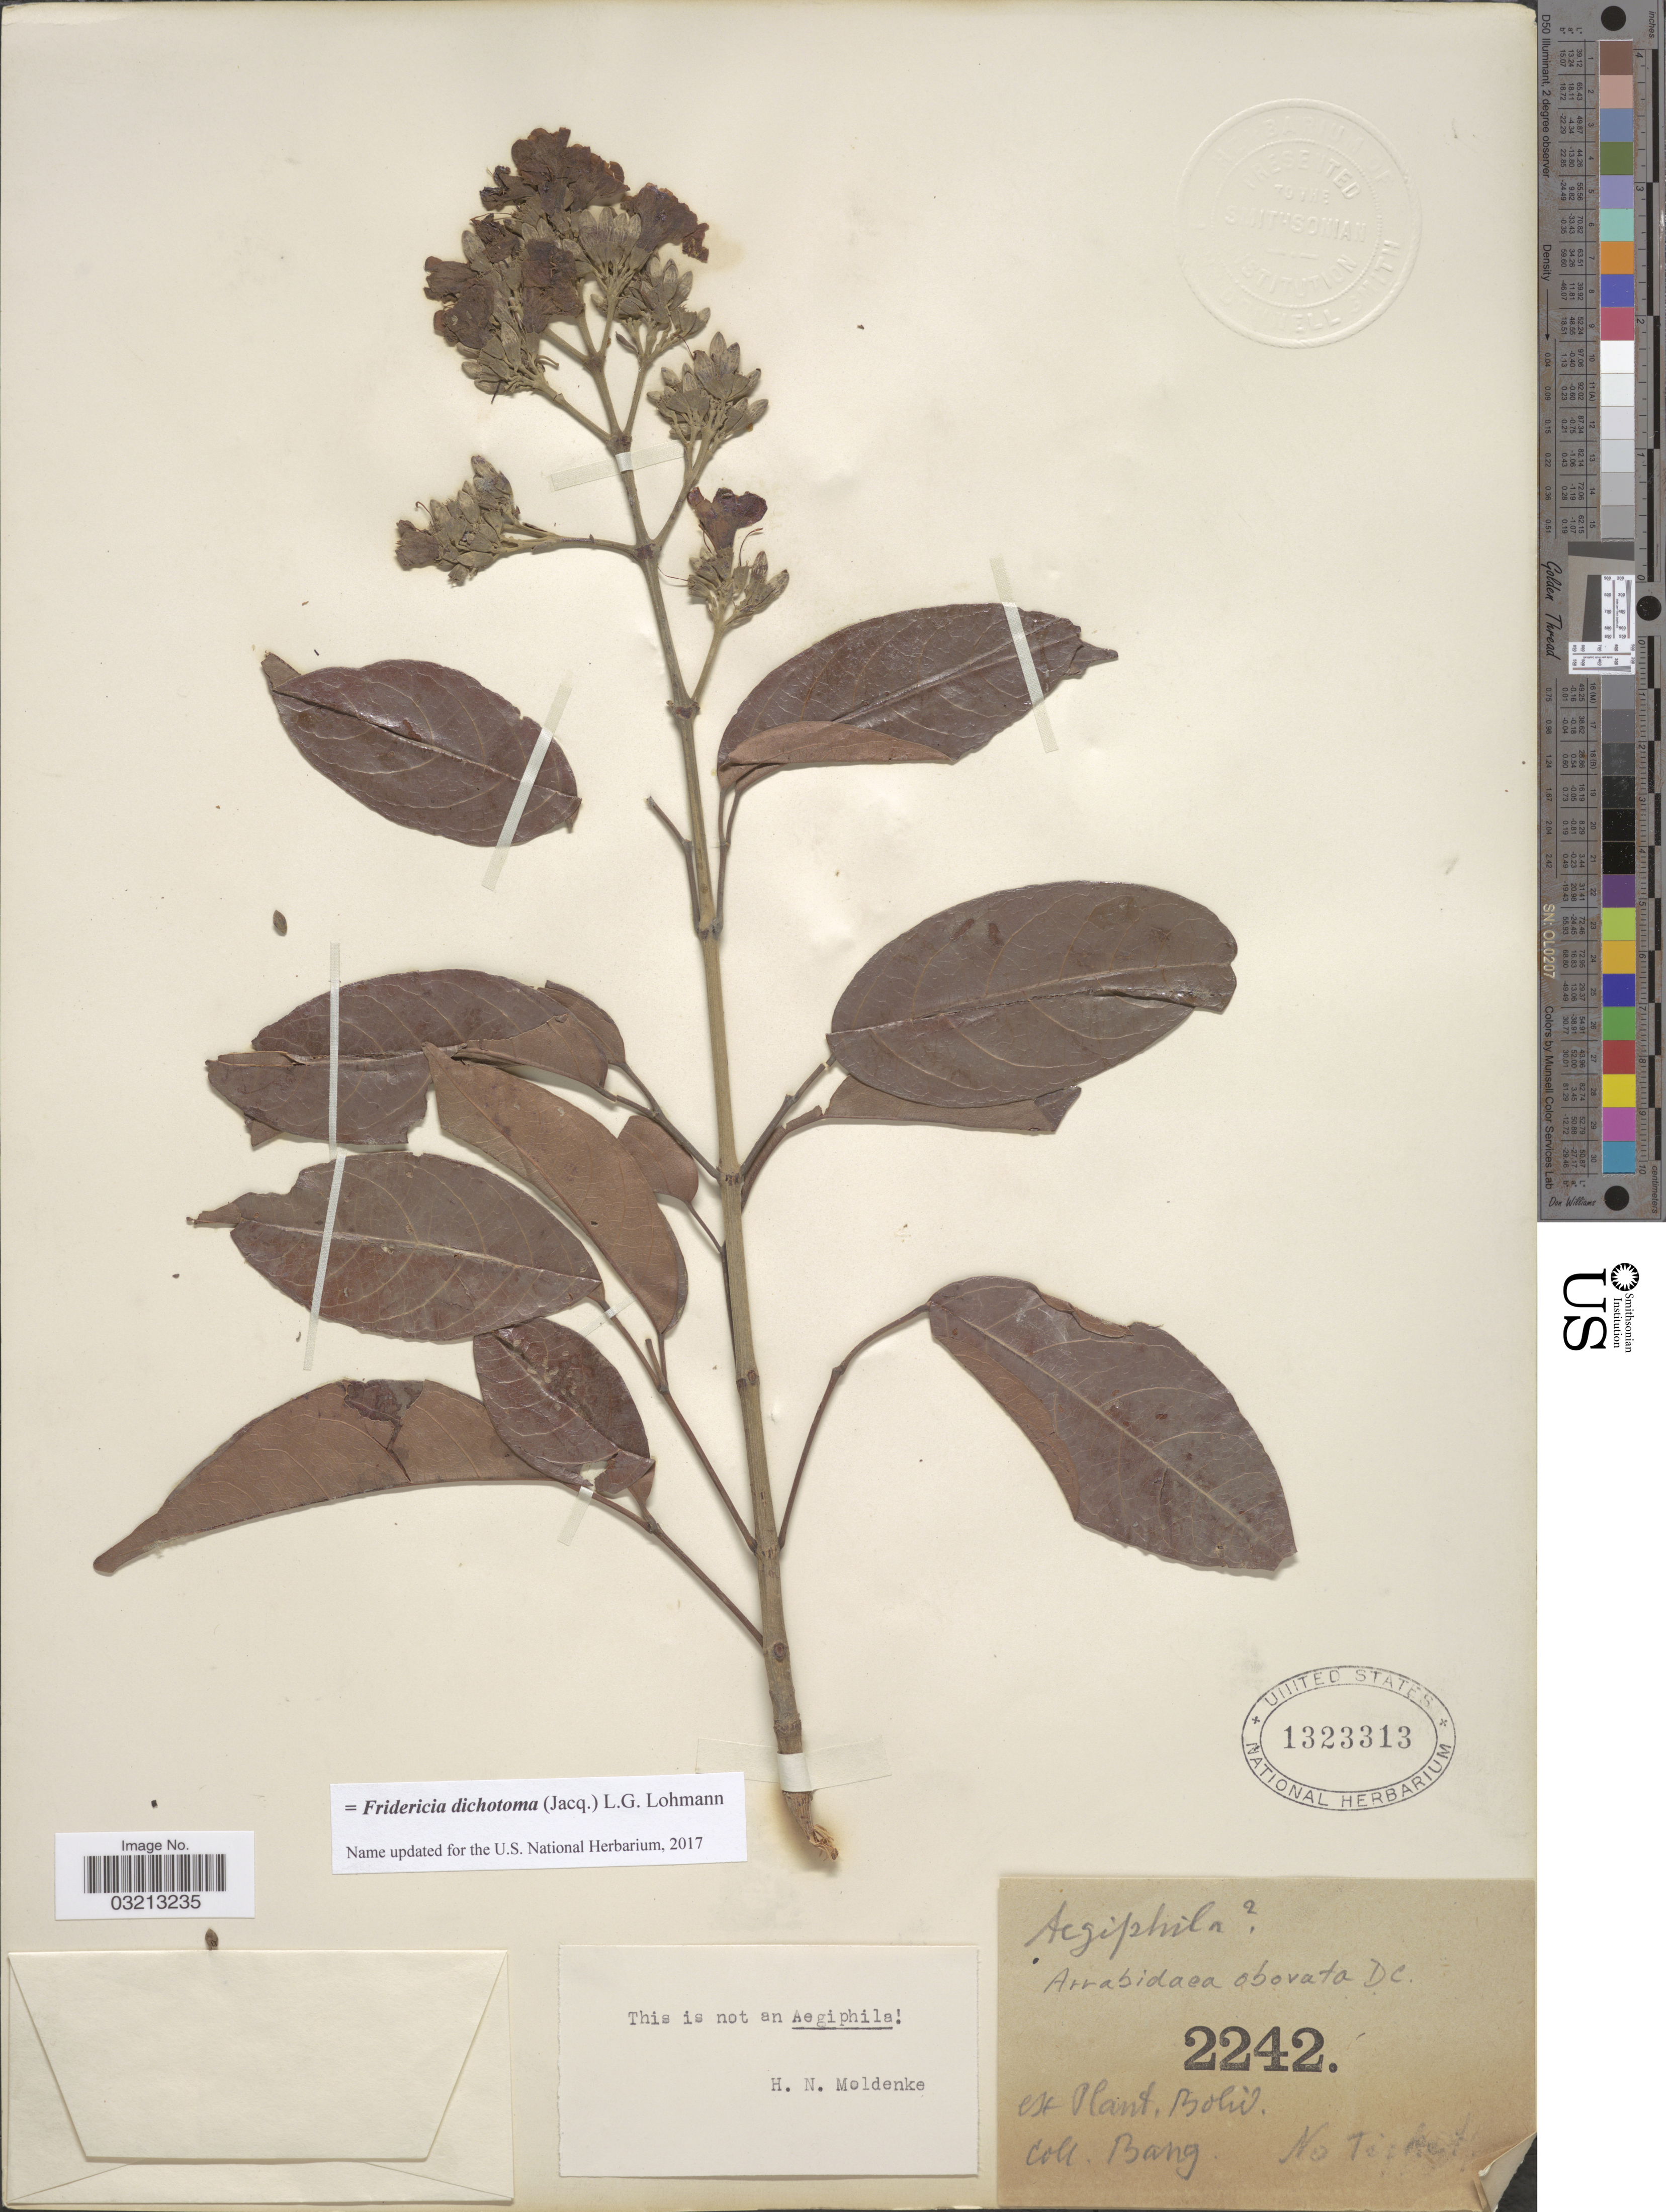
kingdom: Plantae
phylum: Tracheophyta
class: Magnoliopsida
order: Lamiales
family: Bignoniaceae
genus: Fridericia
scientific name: Fridericia dichotoma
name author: (Jacq.) L.G. Lohmann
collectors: Bang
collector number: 2242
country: Bolivia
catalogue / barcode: US 1323313